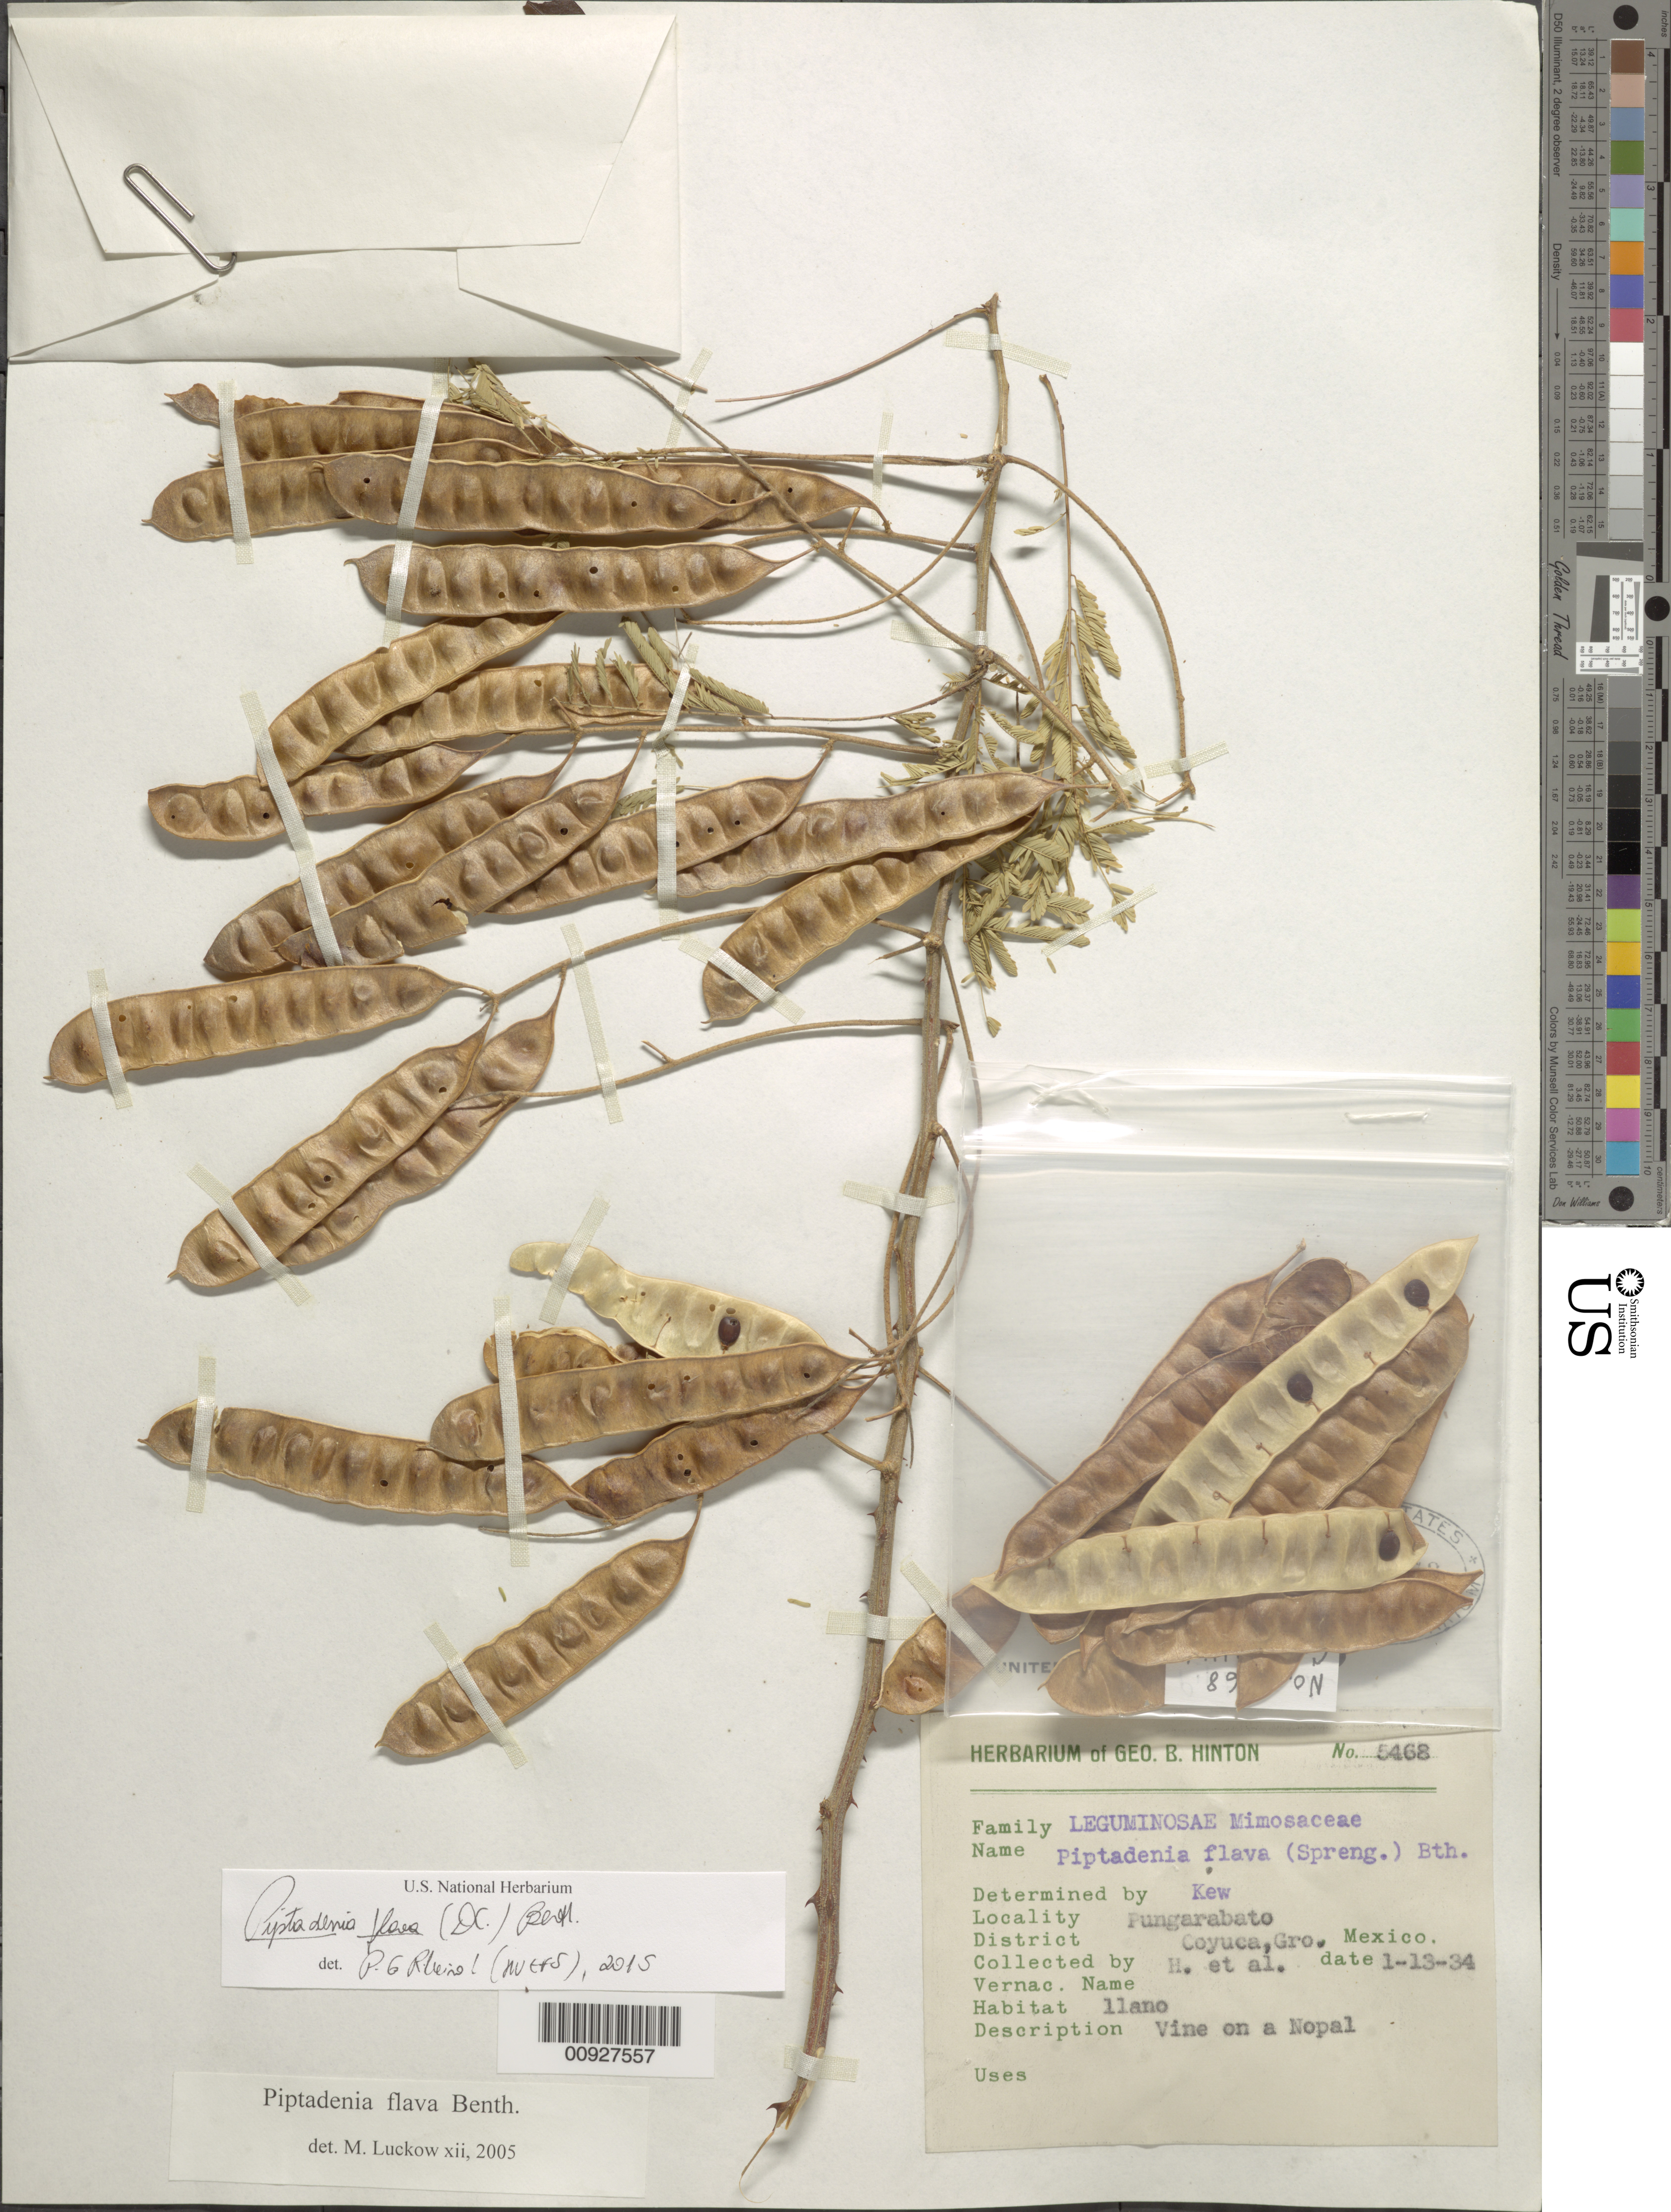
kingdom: Plantae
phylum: Tracheophyta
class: Magnoliopsida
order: Fabales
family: Fabaceae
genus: Piptadenia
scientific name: Piptadenia flava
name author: (DC.) Benth.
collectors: G. B. Hinton & et al.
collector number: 5468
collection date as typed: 13 Jan 1934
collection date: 1934-01-13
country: Mexico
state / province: Guerrero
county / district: Coyuca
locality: Pungarabato, District Coyuca, Guerrero.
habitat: Llano. Vine on a Nopal.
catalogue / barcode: US 1805373